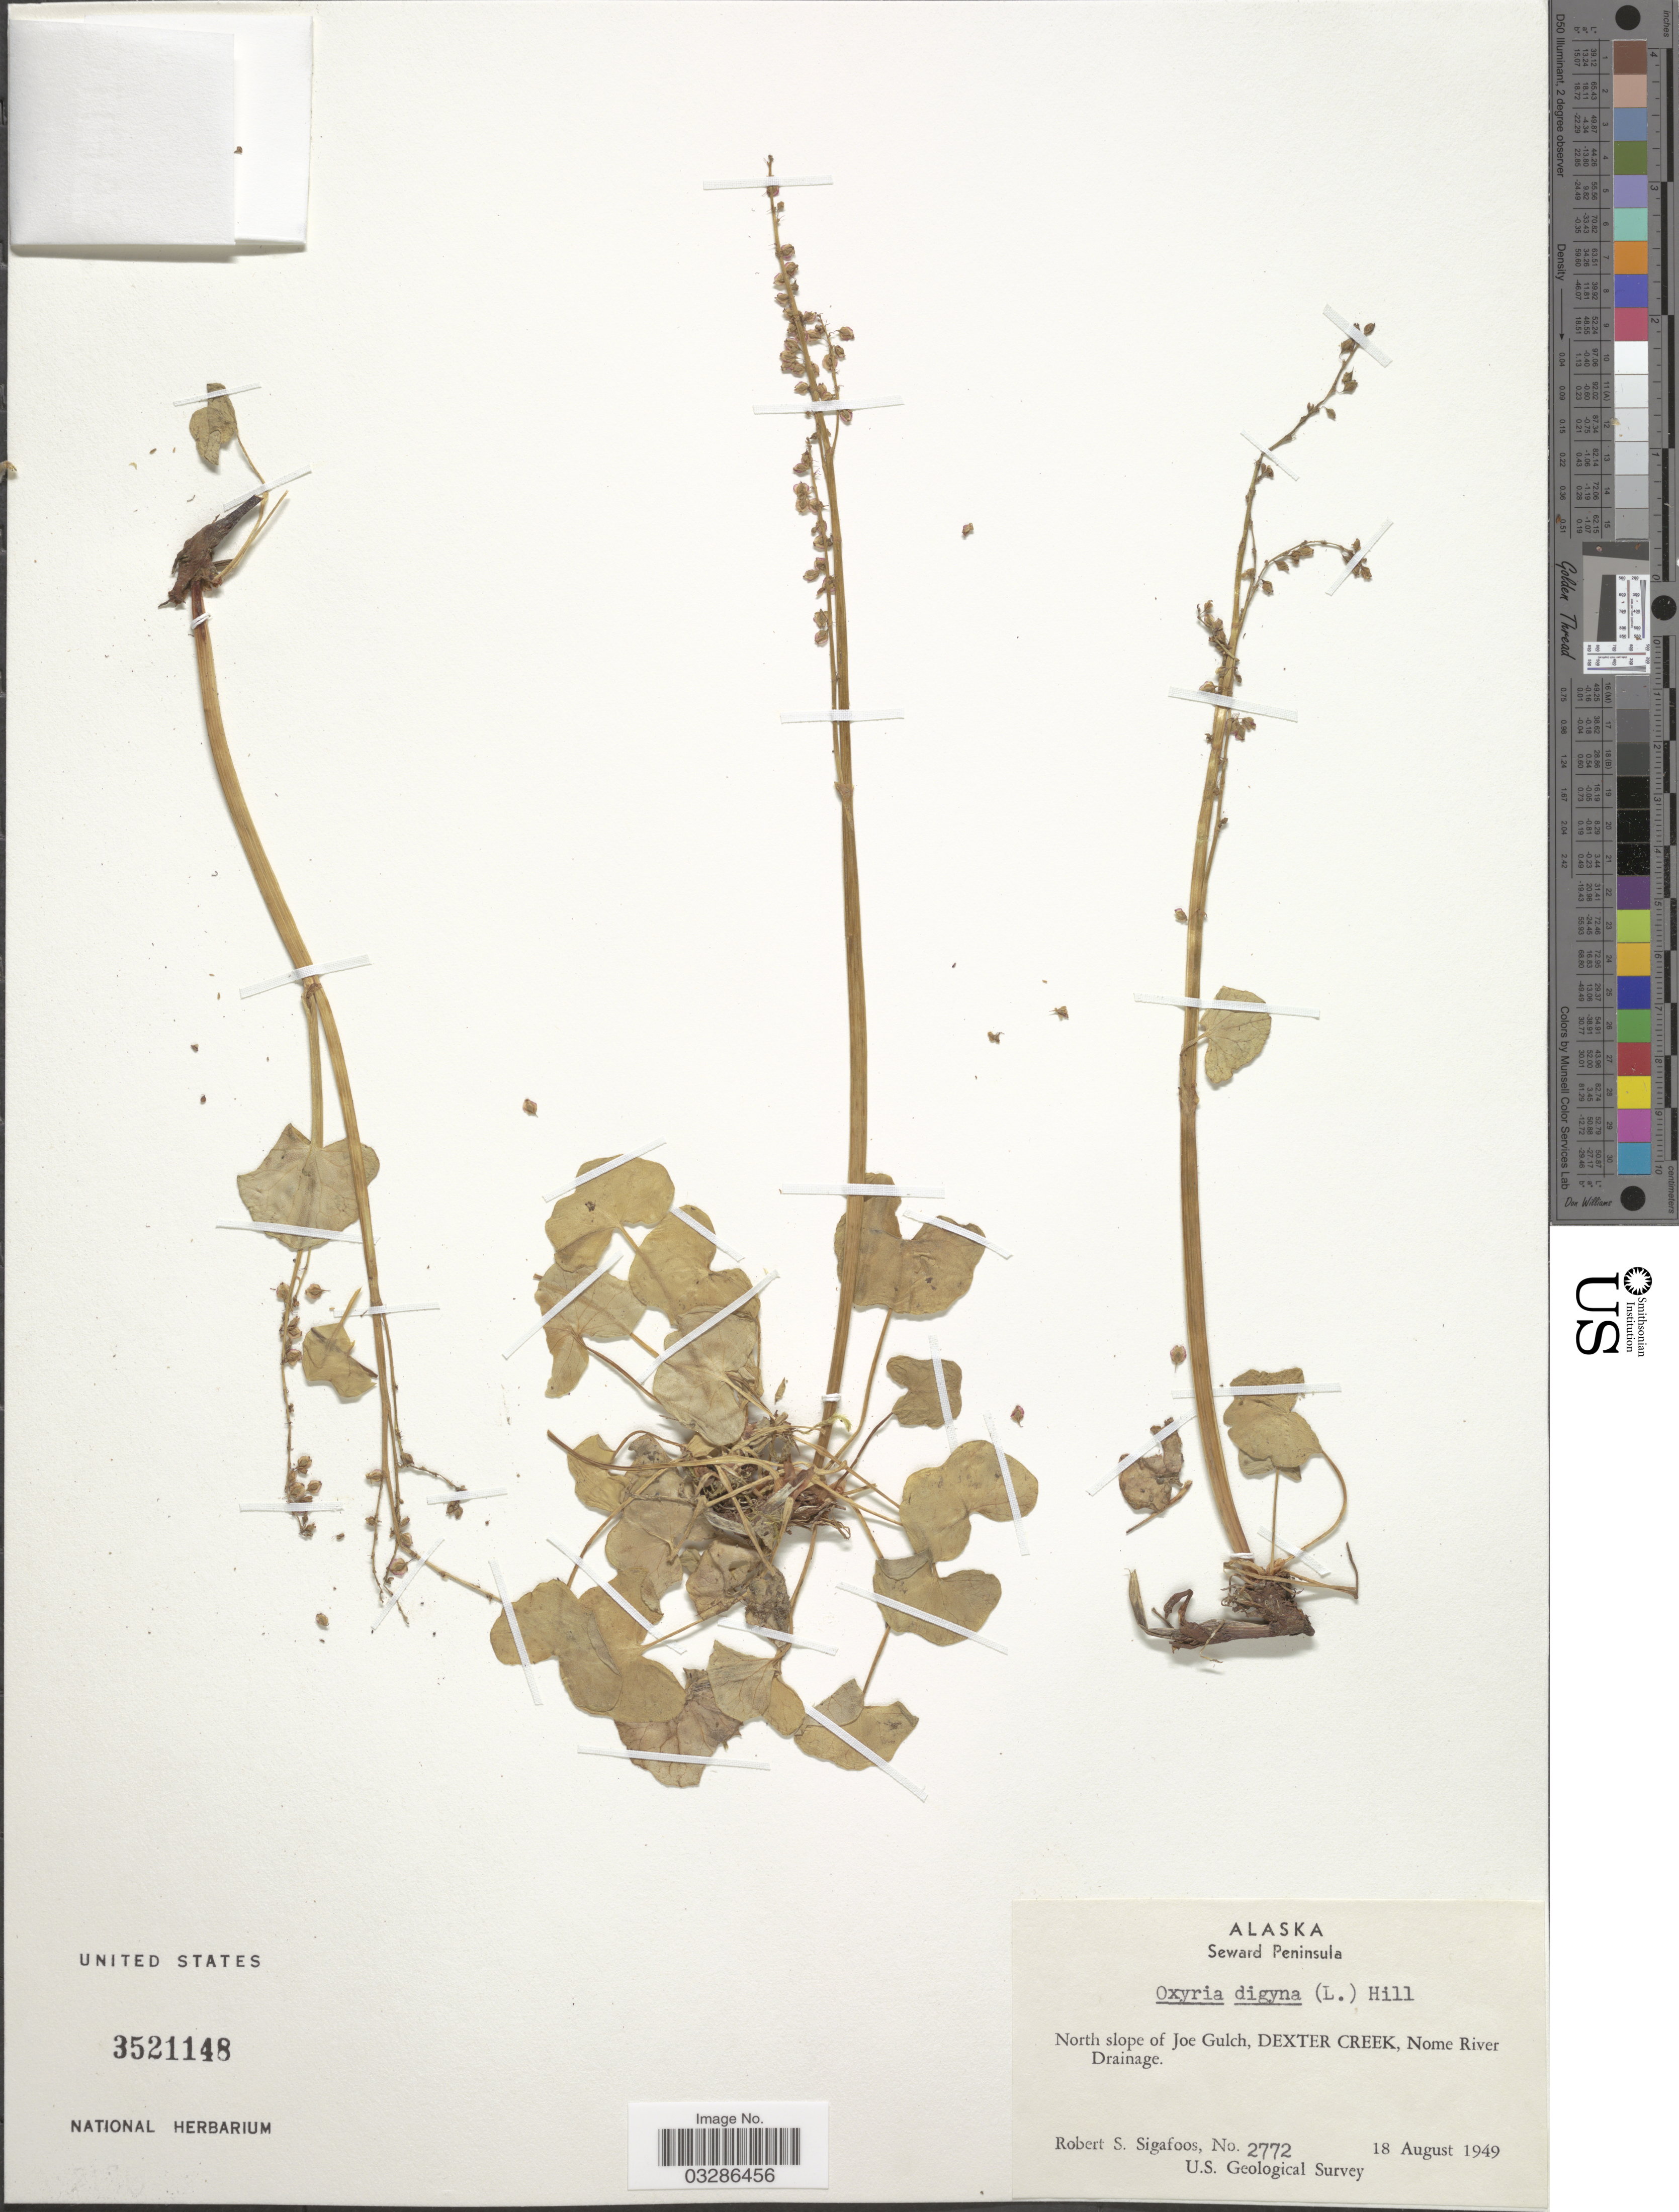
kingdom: Plantae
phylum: Tracheophyta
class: Magnoliopsida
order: Caryophyllales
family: Polygonaceae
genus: Oxyria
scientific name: Oxyria digyna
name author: (L.) Hill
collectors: R. Sigafoos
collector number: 2772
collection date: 1949-08-18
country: United States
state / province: Alaska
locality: Seward Peninsula. North slope of Joe Gulch, Dexter Creek, Nome River Drainage.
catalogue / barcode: US 3521148